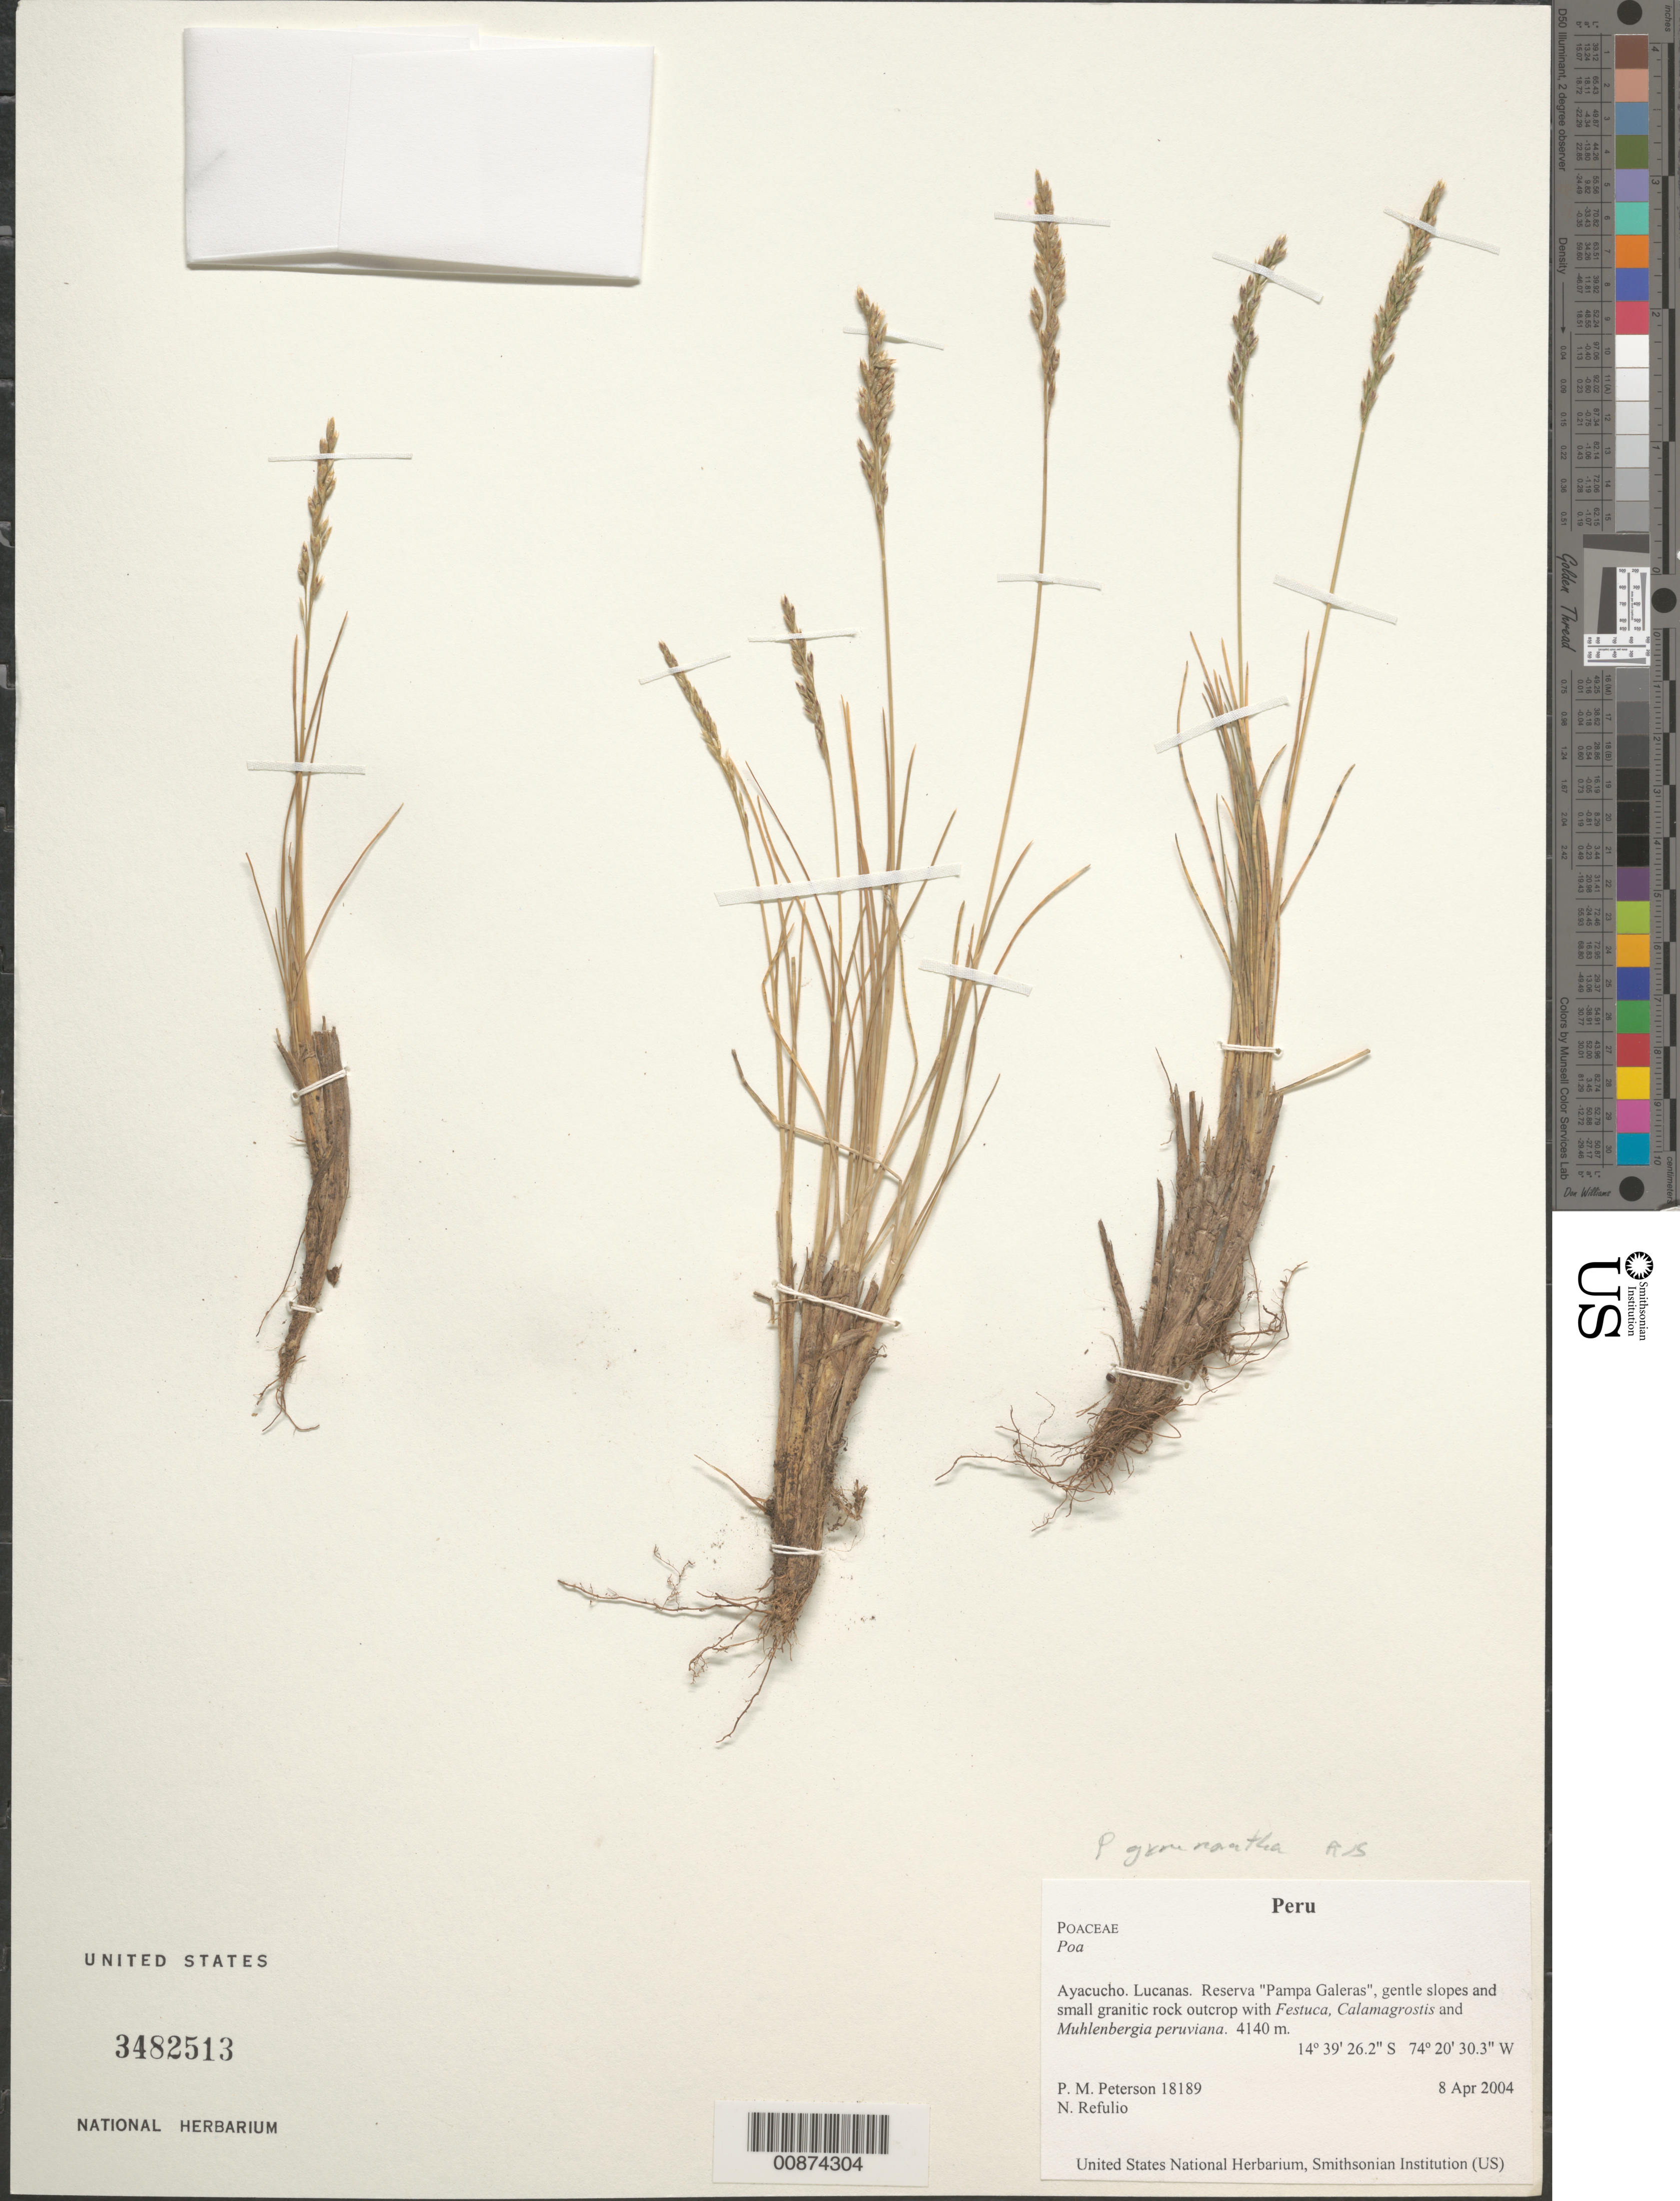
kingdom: Plantae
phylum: Tracheophyta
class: Liliopsida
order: Poales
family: Poaceae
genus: Poa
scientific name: Poa gymnantha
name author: Pilg.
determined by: Soreng, Robert J., Research Associate (BOT), Smithsonian Institution - National Museum of Natural History (UNITED STATES)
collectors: P. M. Peterson & N. Refulio-Rodríguez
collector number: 18189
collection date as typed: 08 Apr 2004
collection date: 2004-04-08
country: Peru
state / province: Ayacucho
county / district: Lucanas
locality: Reserva "Pampa Galeras", gentle slopes and small granitic rock outcrop with Festuca, Calamagrostis and Muhlenbergia peruviana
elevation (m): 4140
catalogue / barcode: US 3482513